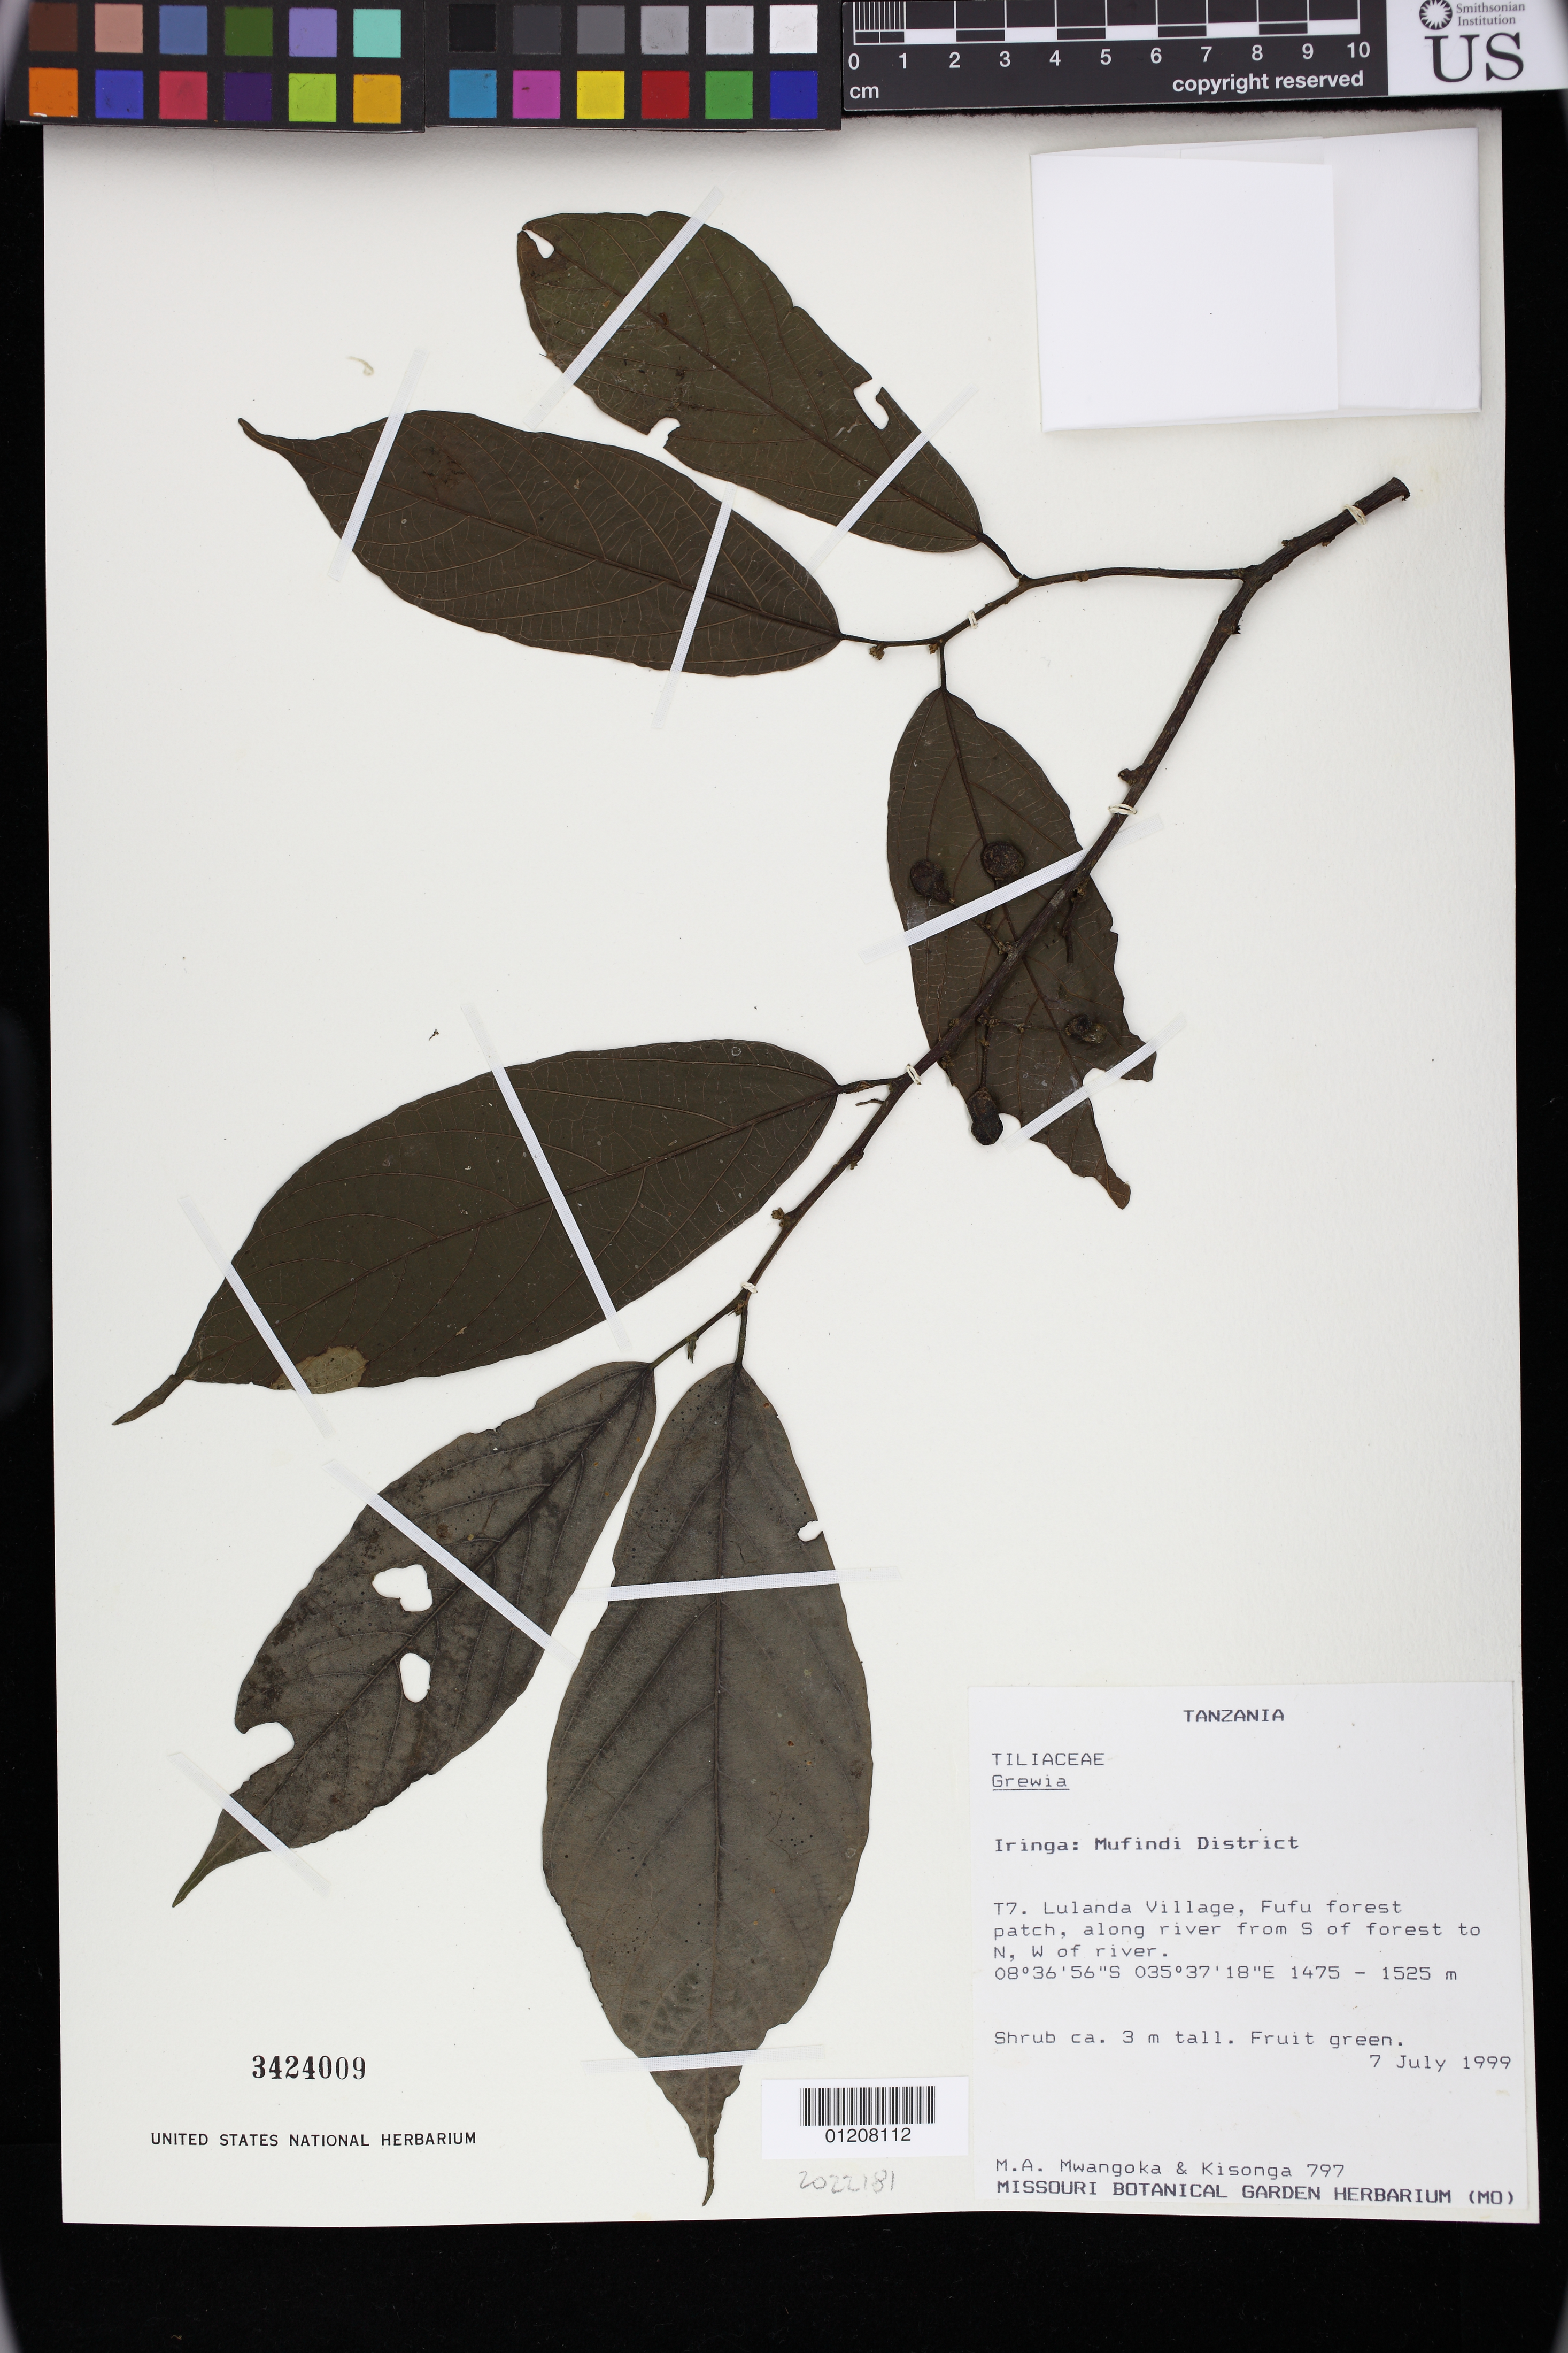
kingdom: Plantae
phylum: Tracheophyta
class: Magnoliopsida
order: Malvales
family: Malvaceae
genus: Grewia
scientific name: Grewia sp.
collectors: M. A. Mwangoka & N. Kisonga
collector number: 797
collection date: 1999-07-07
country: Tanzania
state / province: Iringa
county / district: Mufindi District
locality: T7. Lulanda Village, Fufu forest patch, along river from S of forest to N, W of river.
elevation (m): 1475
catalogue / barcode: US 3424009